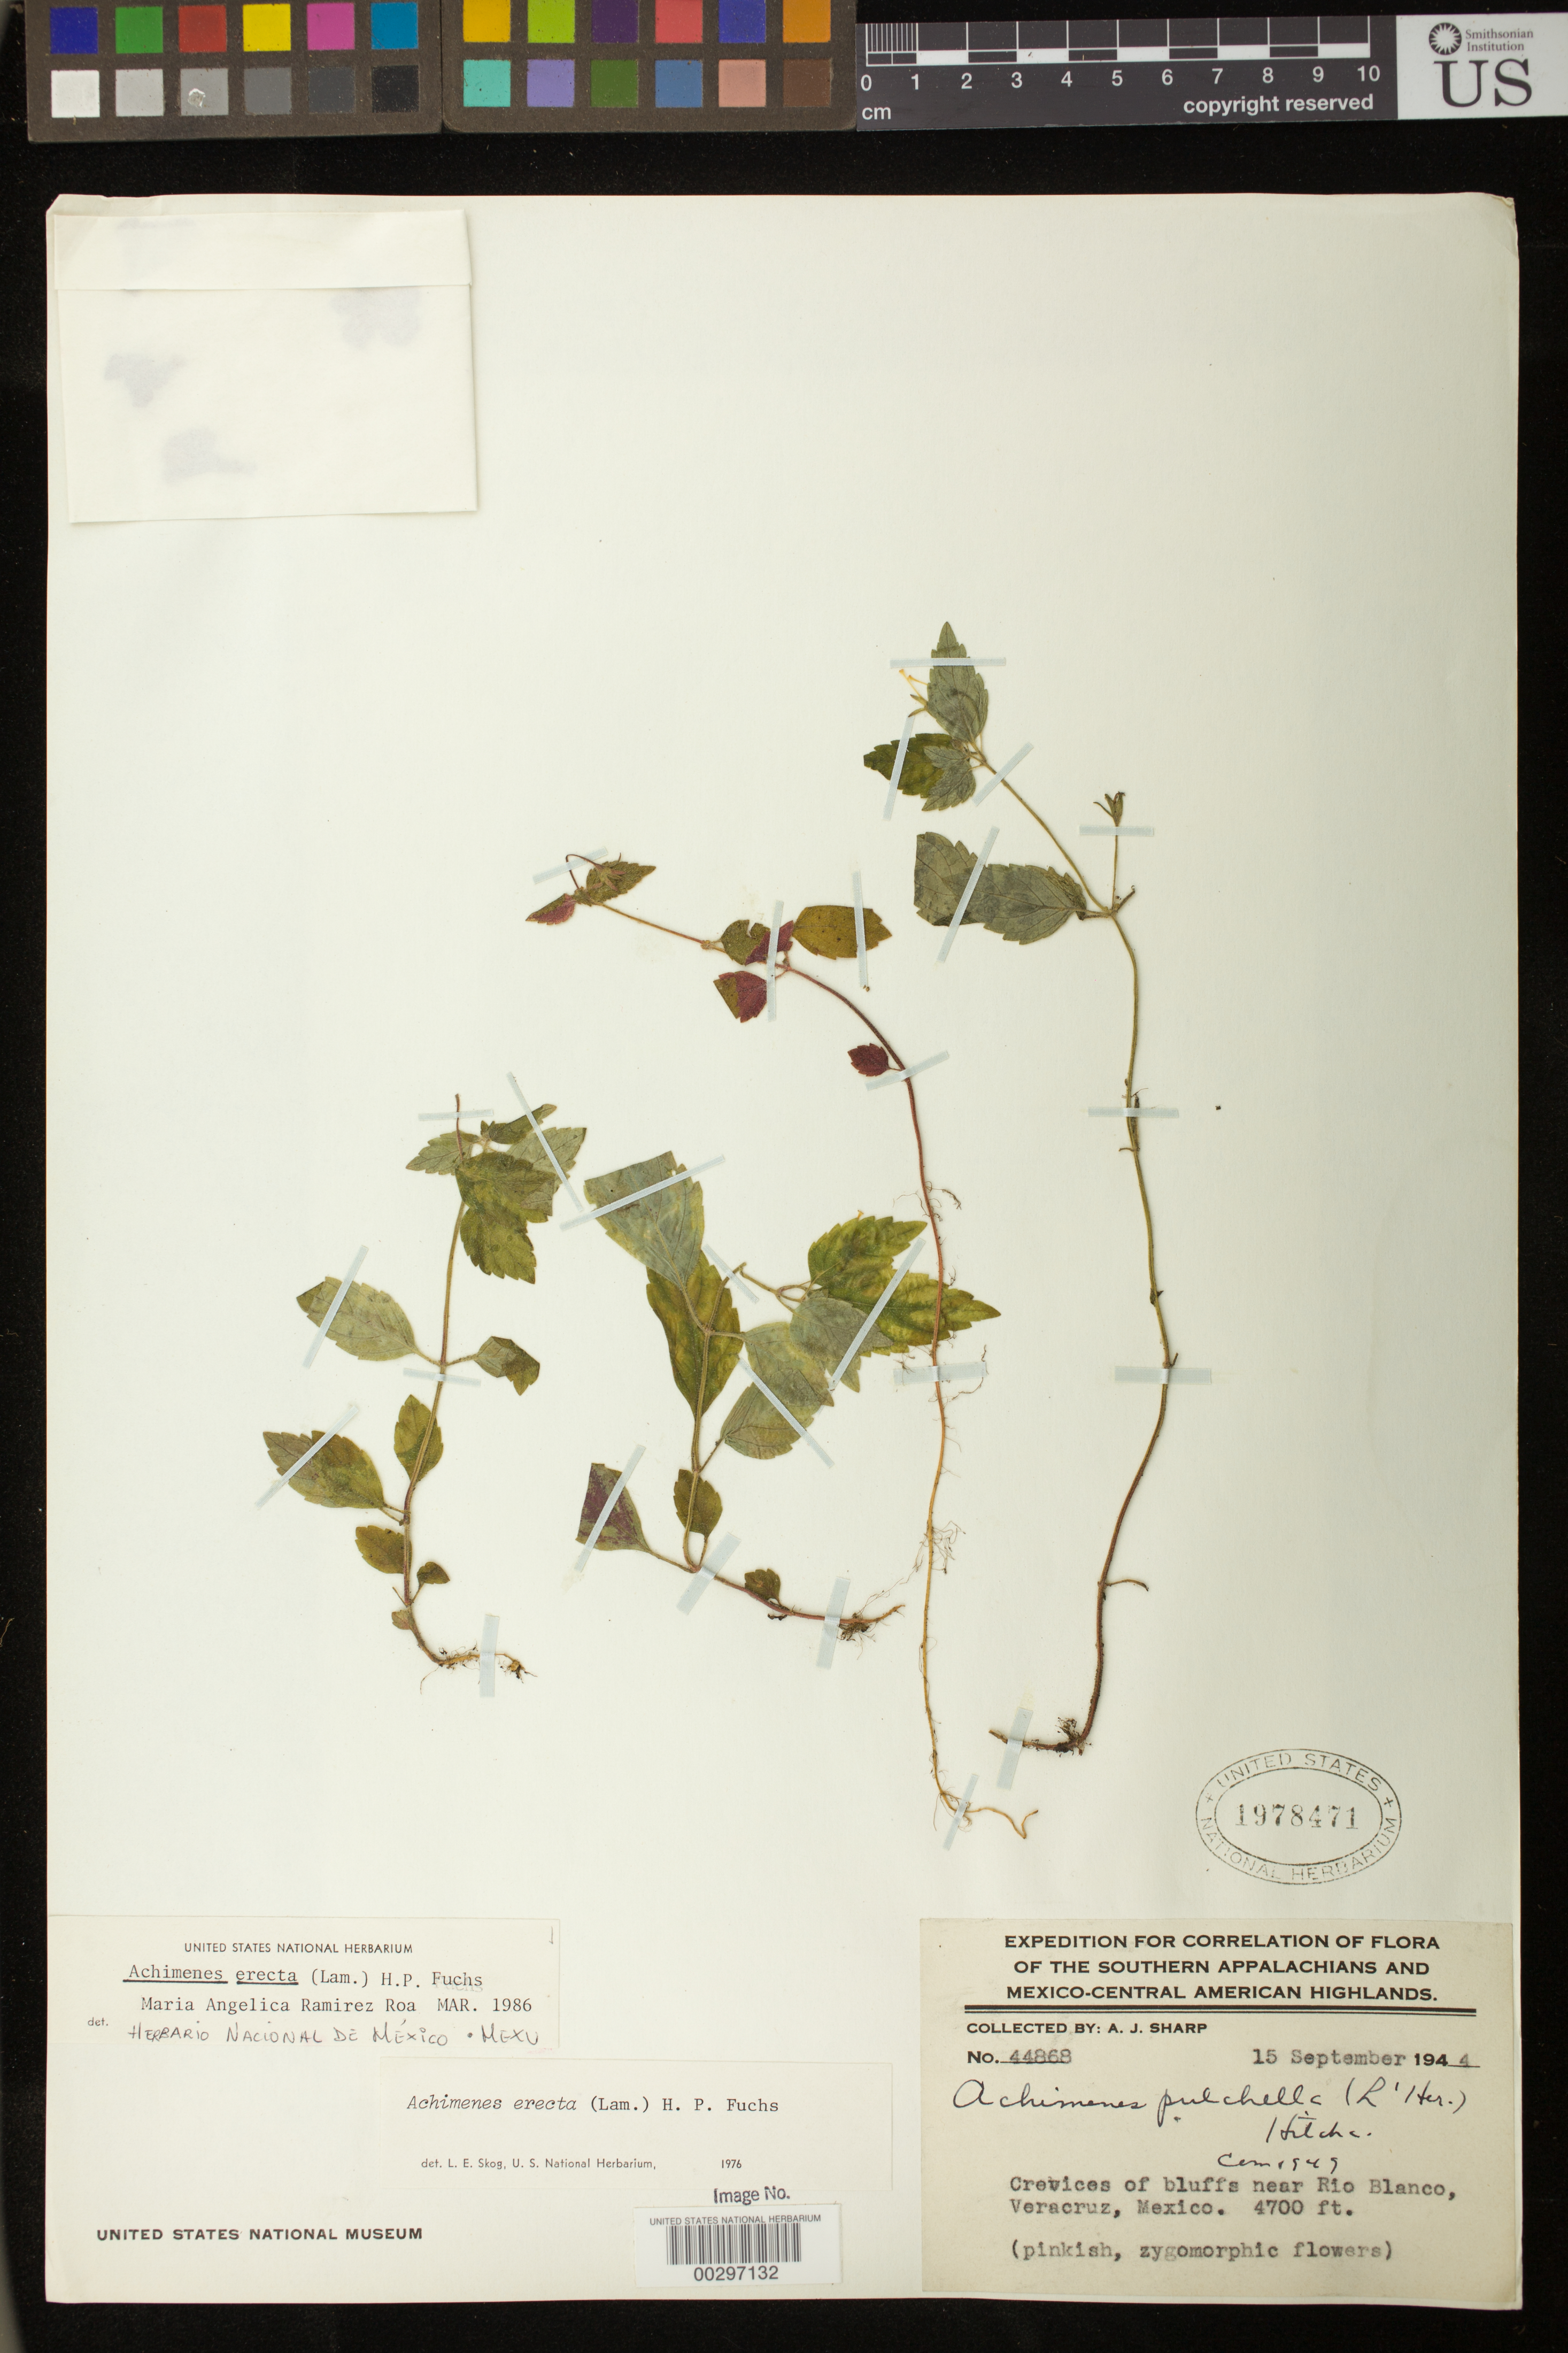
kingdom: Plantae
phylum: Tracheophyta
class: Magnoliopsida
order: Lamiales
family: Gesneriaceae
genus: Achimenes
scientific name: Achimenes erecta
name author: (Lam.) H.P. Fuchs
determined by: Skog, Laurence E.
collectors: A. J. Sharp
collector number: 44868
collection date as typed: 15 Sep 1944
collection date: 1944-09-15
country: Mexico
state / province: Veracruz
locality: Near Rio Blanco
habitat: Crevices of bluffs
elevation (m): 1433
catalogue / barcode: US 1978471